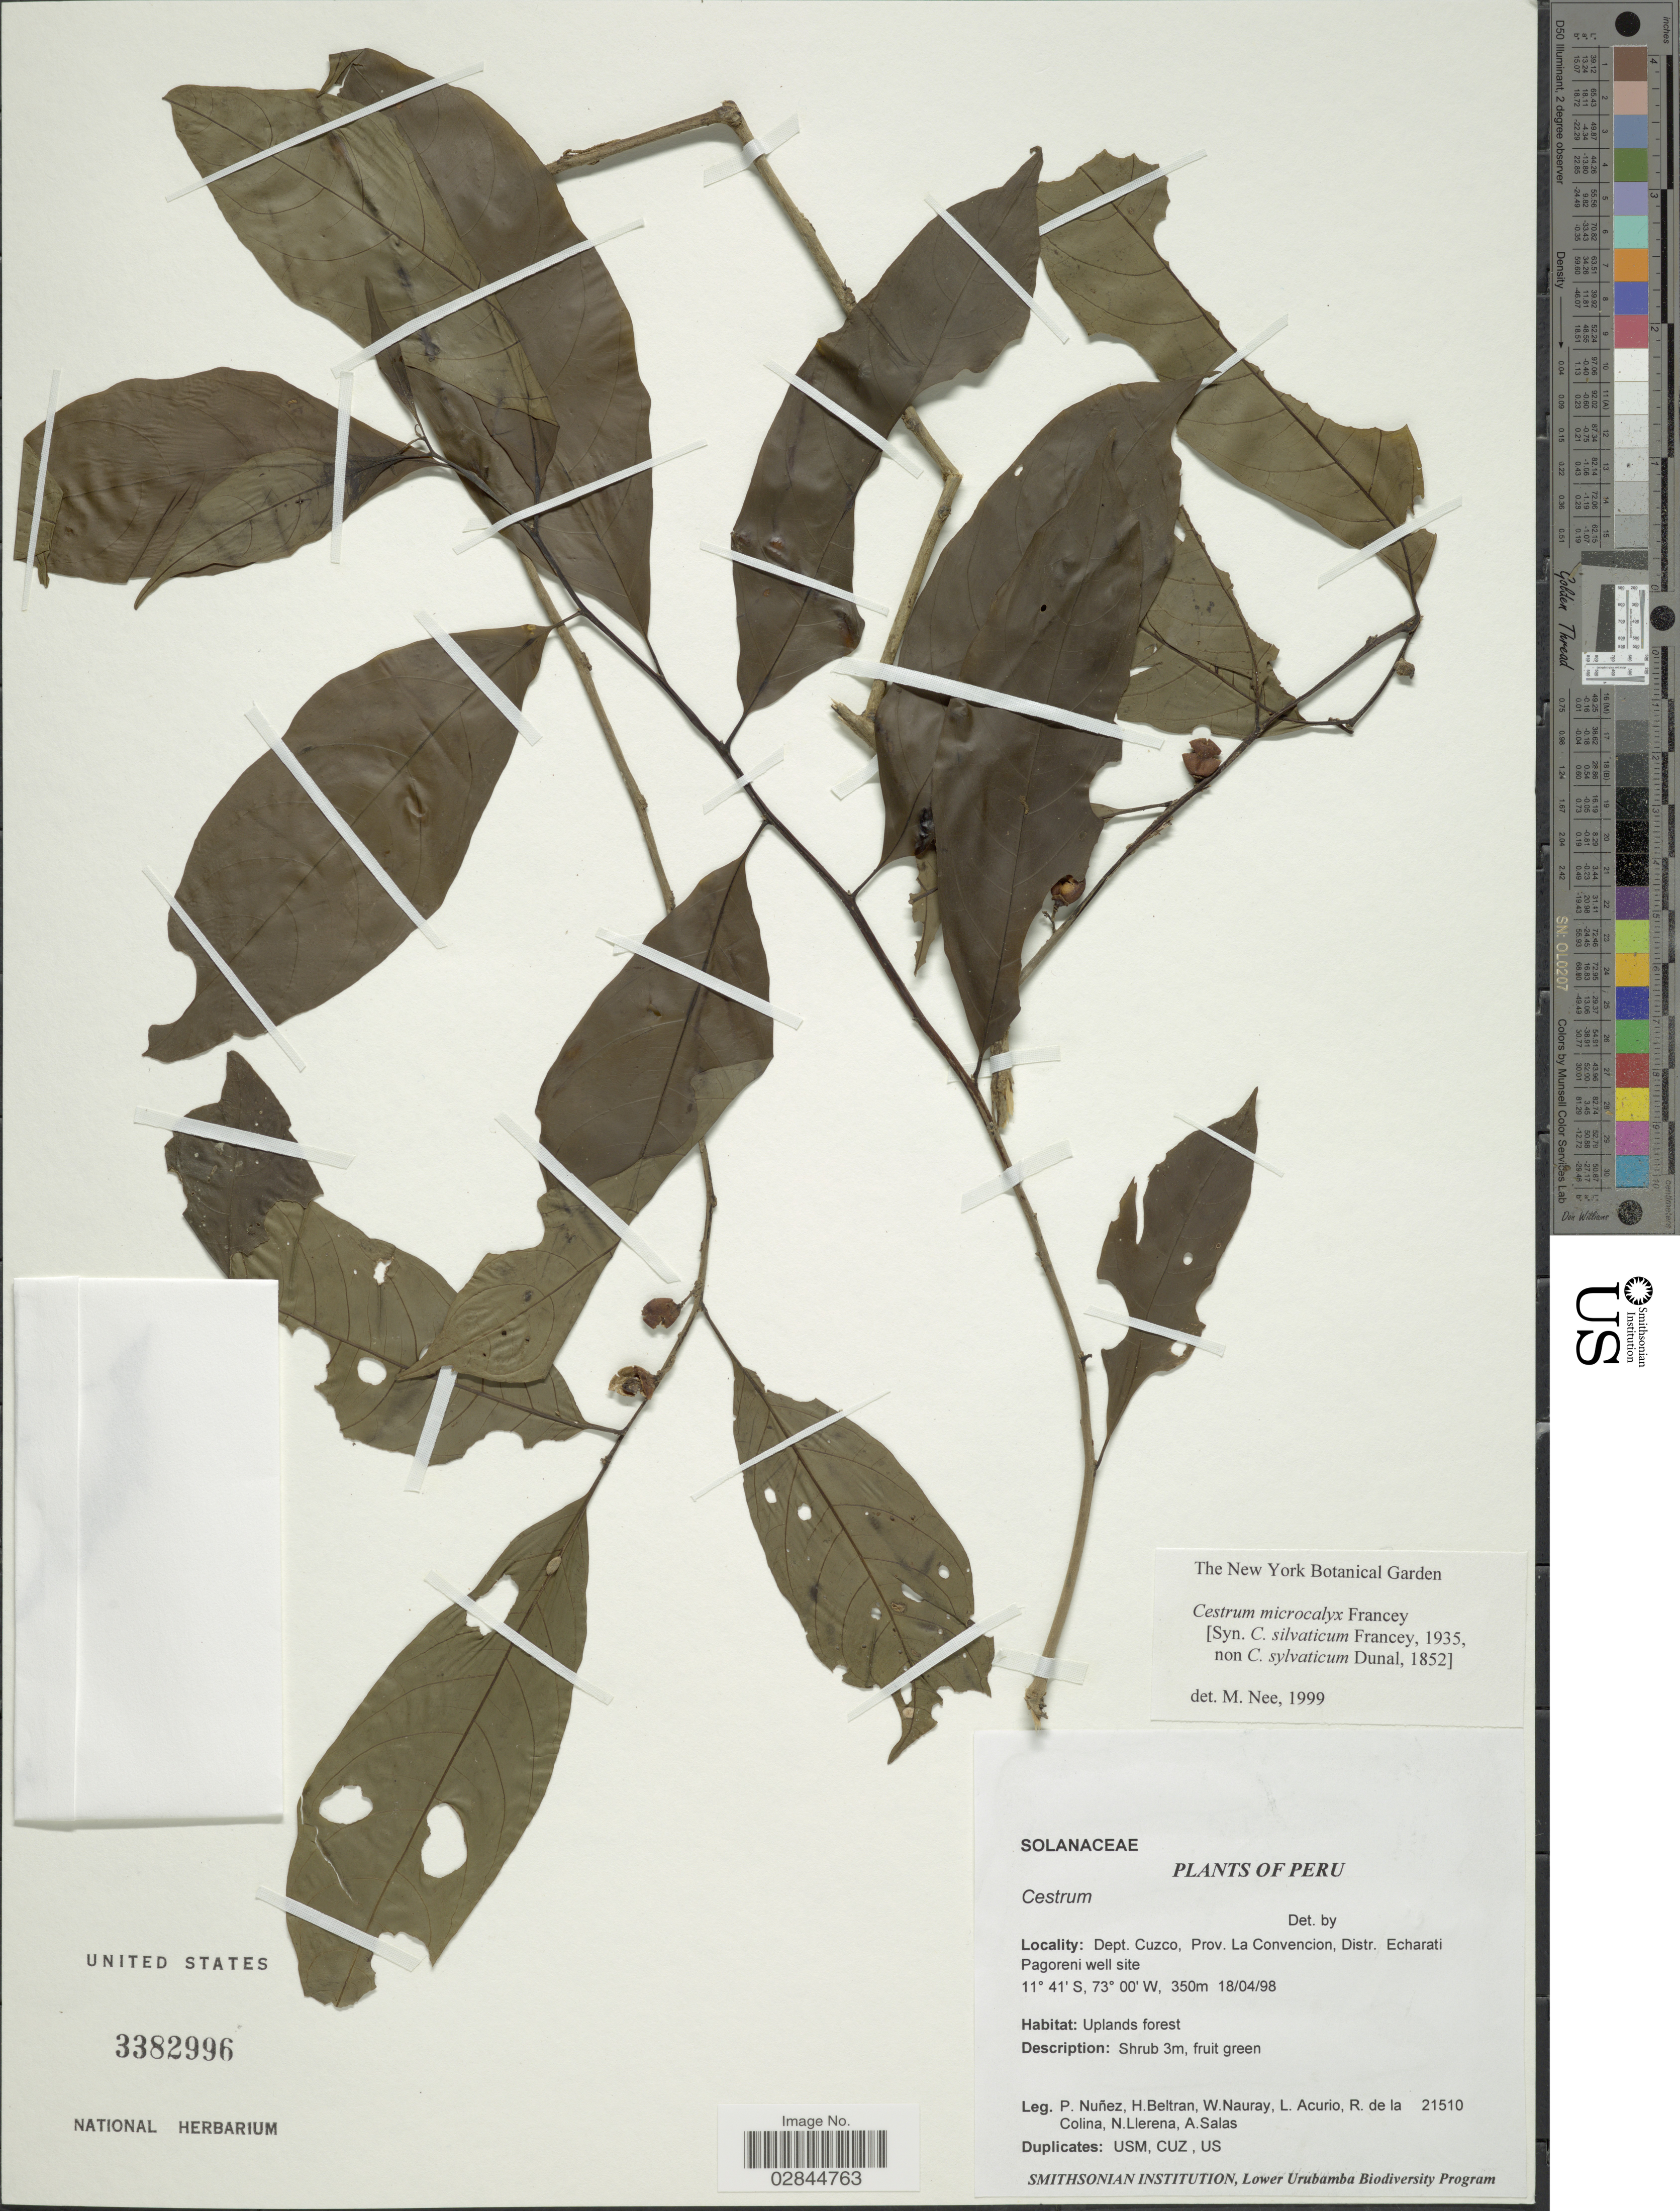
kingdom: Plantae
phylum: Tracheophyta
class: Magnoliopsida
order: Solanales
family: Solanaceae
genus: Cestrum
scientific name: Cestrum microcalyx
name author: Francey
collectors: P. Nuñez V., H. Beltran, W. Nauray, L. Acurio & et al.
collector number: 21510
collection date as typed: Transcribed d/m/y: 18/4/98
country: Peru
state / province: Cusco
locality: Dept. Cuzco, Prov. La Convencion, Distr. Echarati Pagoreni well site.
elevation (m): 350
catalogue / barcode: US 3382996